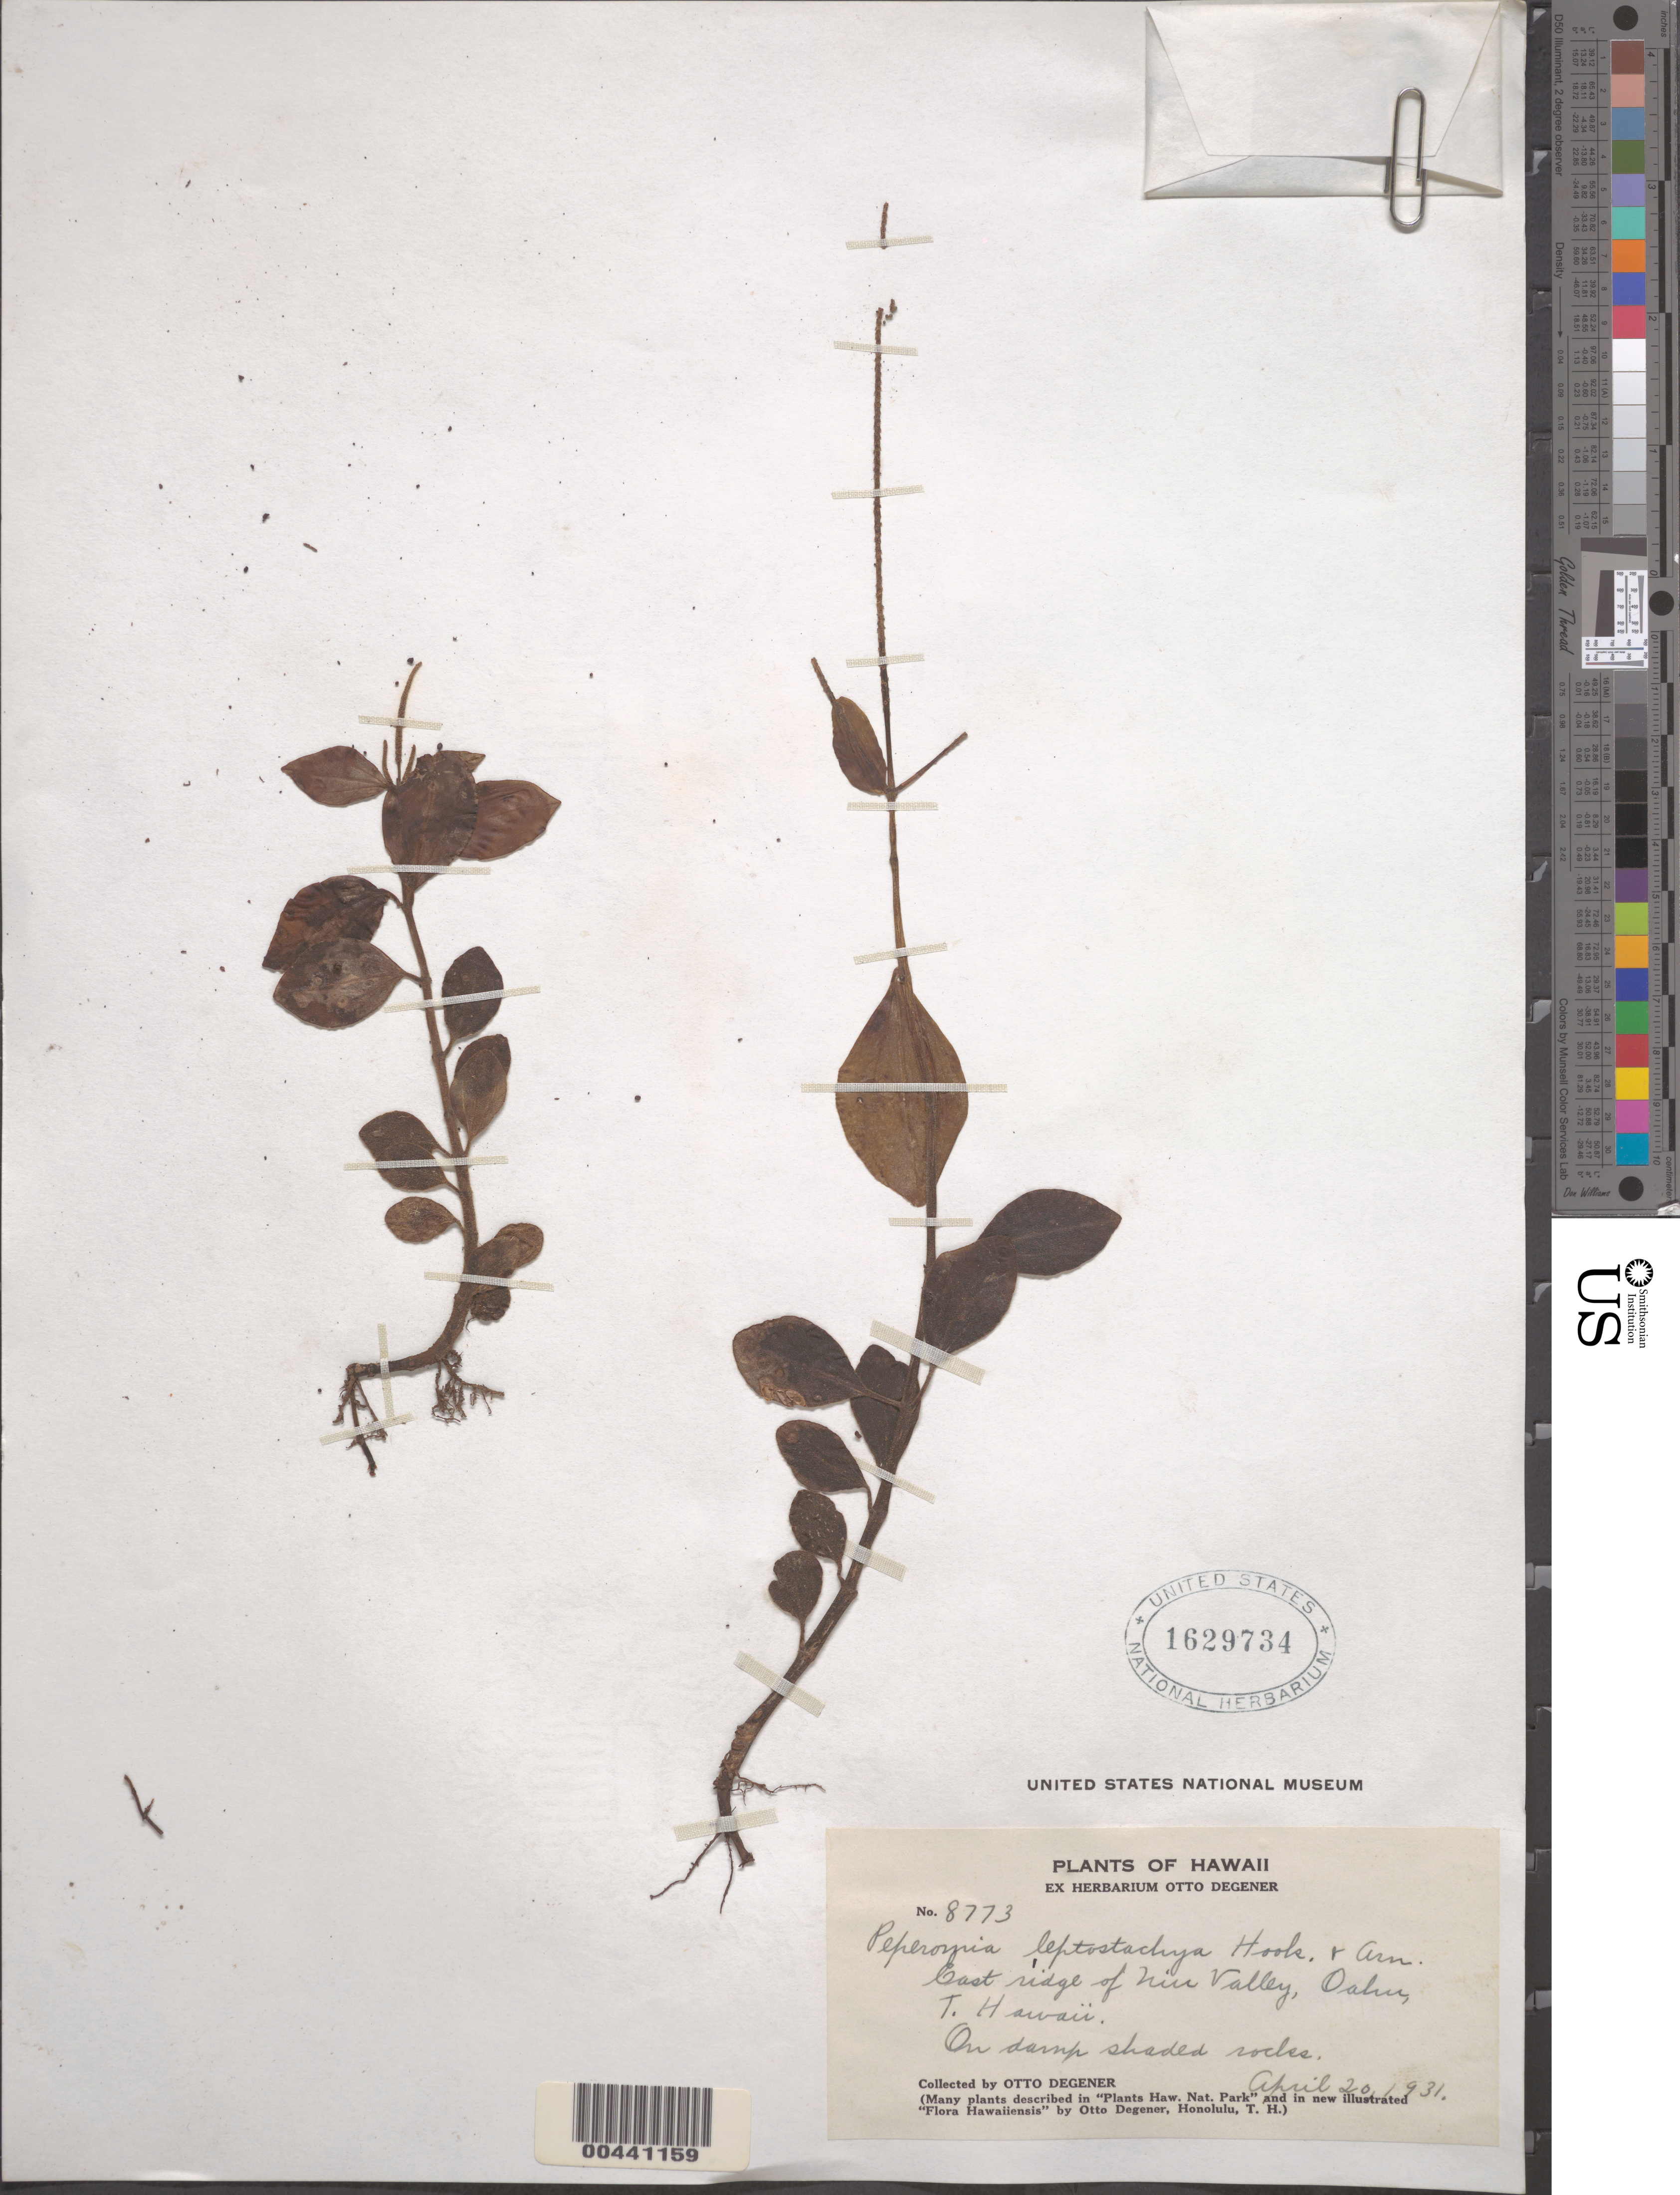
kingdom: Plantae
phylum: Tracheophyta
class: Magnoliopsida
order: Piperales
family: Piperaceae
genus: Peperomia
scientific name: Peperomia leptostachya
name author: Hook. & Arn.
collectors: O. Degener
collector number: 8773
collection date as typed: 20 Apr 1931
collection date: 1931-04-20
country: United States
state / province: Hawaii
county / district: Honolulu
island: Oahu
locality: East ridge of Niu Valley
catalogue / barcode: US 1629734